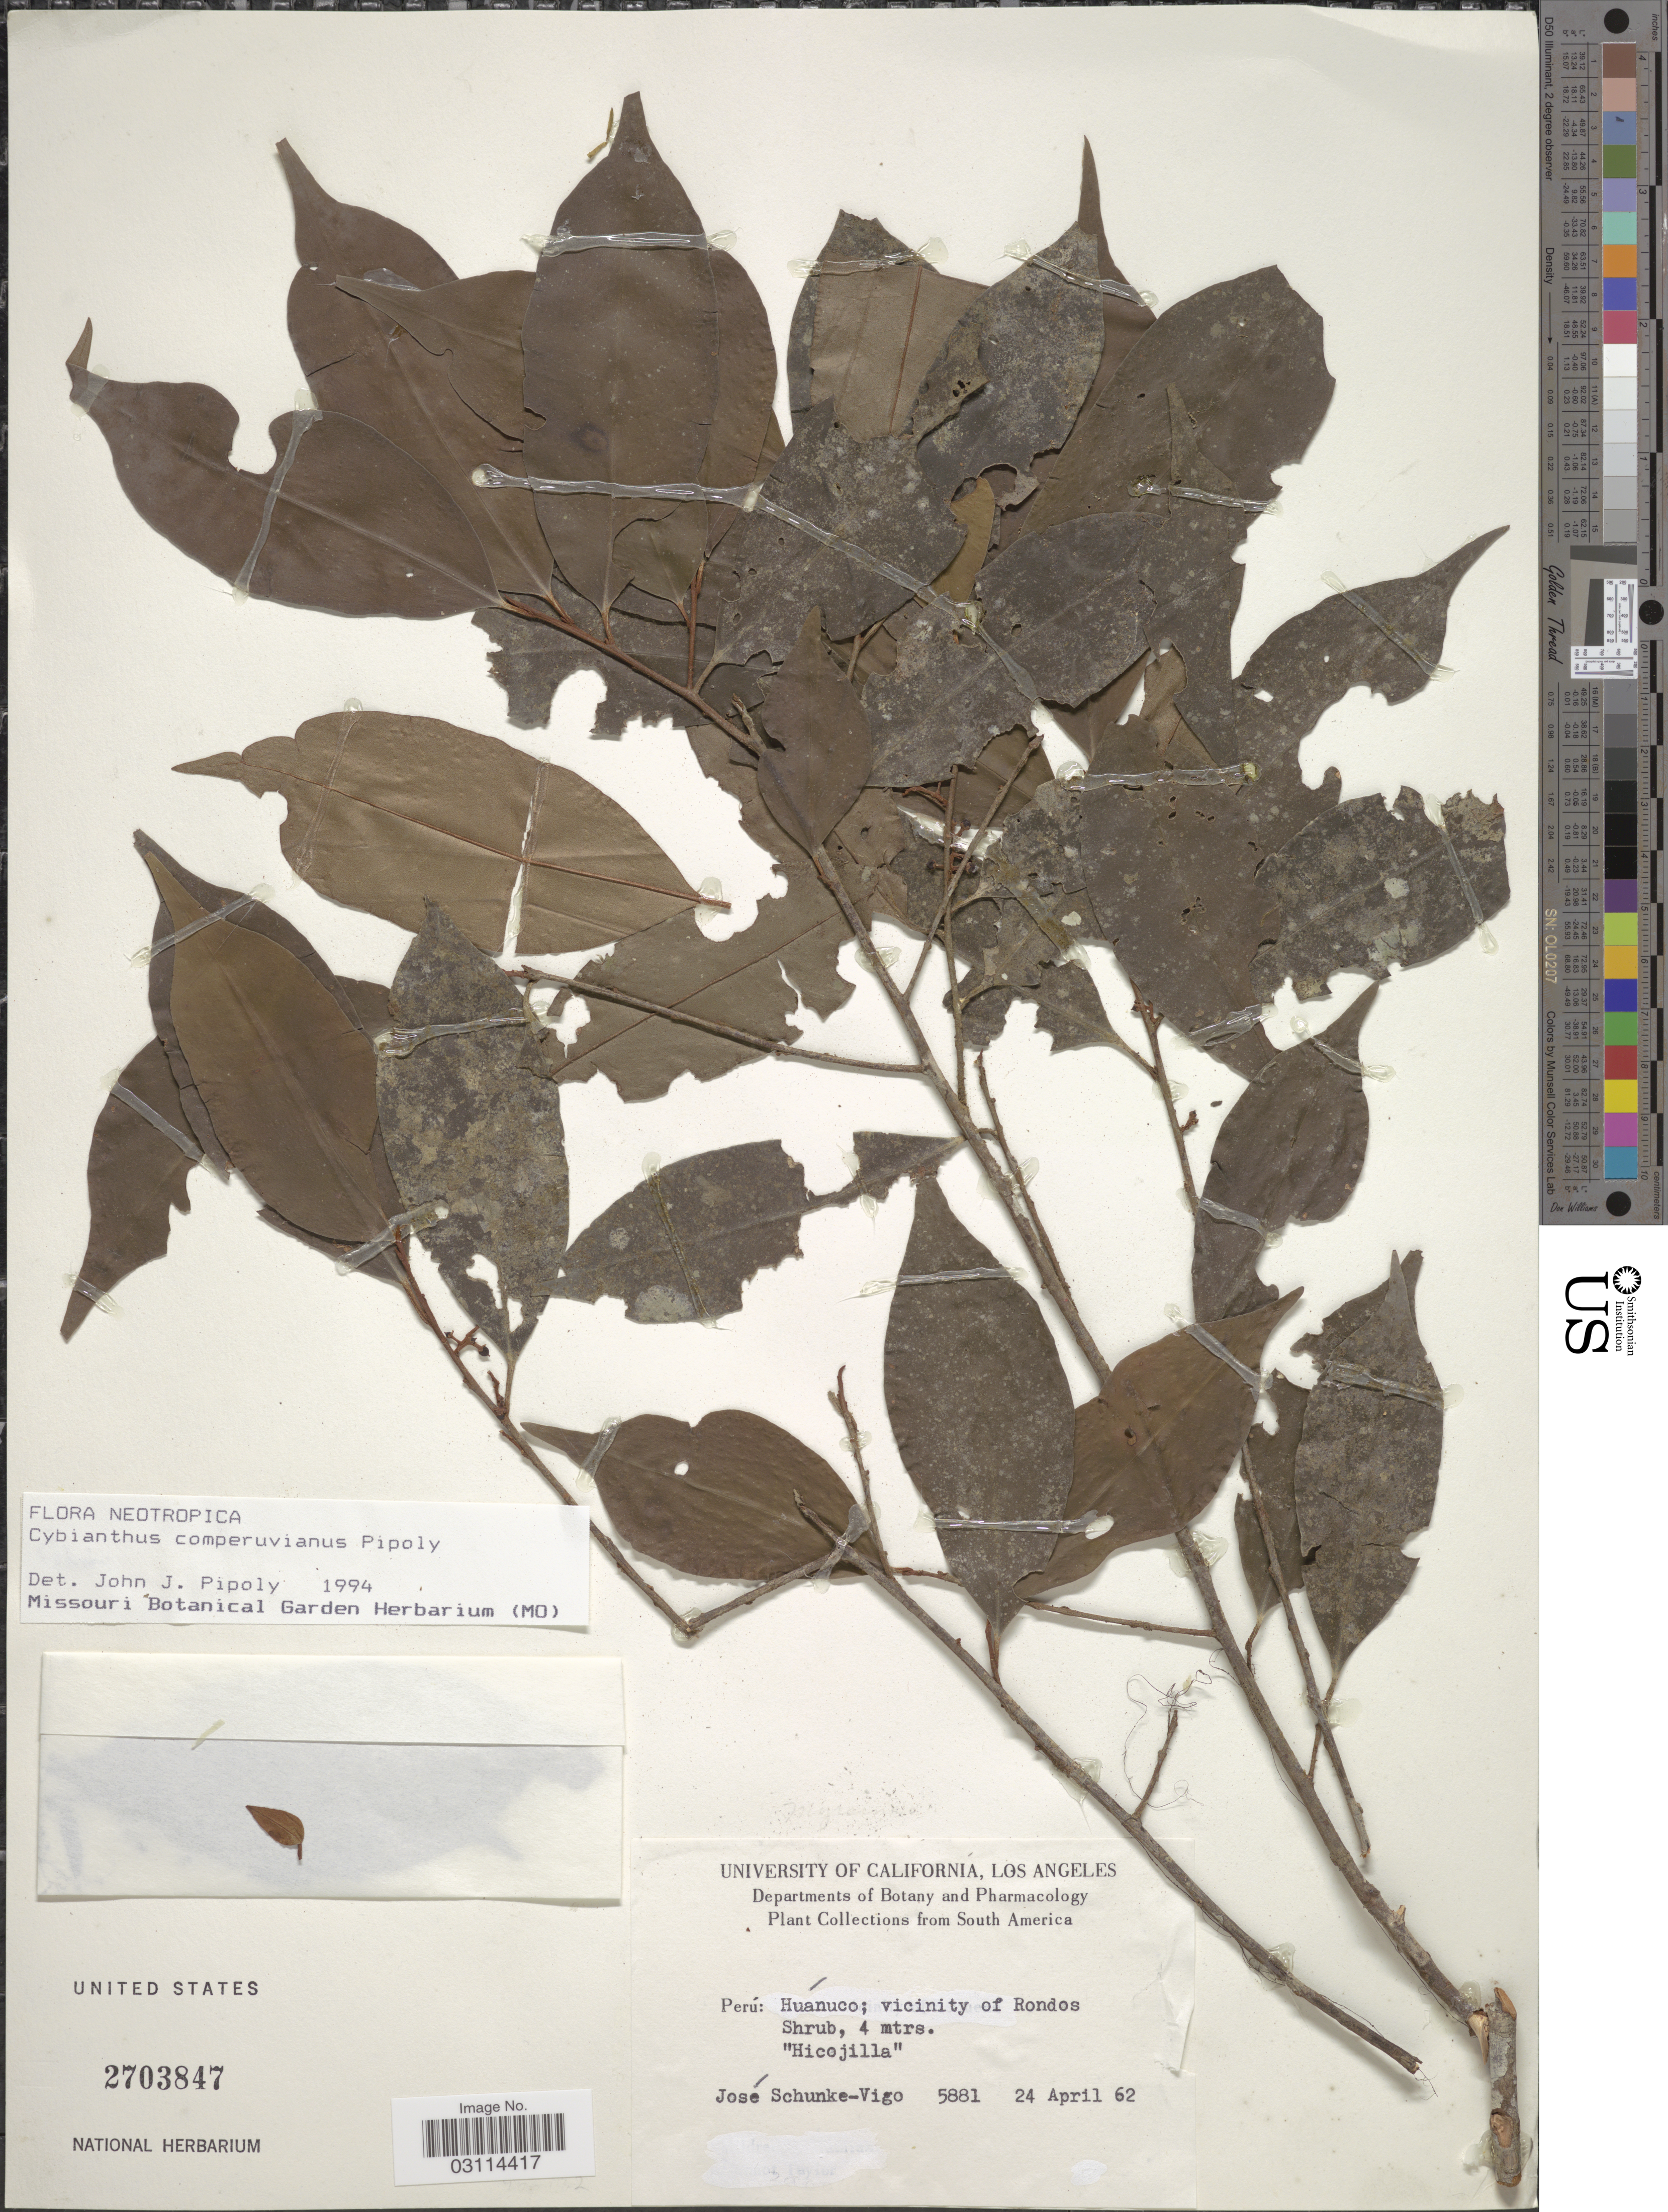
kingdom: Plantae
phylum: Tracheophyta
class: Magnoliopsida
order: Ericales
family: Primulaceae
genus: Cybianthus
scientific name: Cybianthus comperuvianus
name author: Pipoly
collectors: J. Schunke Vigo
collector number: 5881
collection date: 1962-04-24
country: Peru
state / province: Huánuco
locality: Vicinity of Rondos.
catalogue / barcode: US 2703847